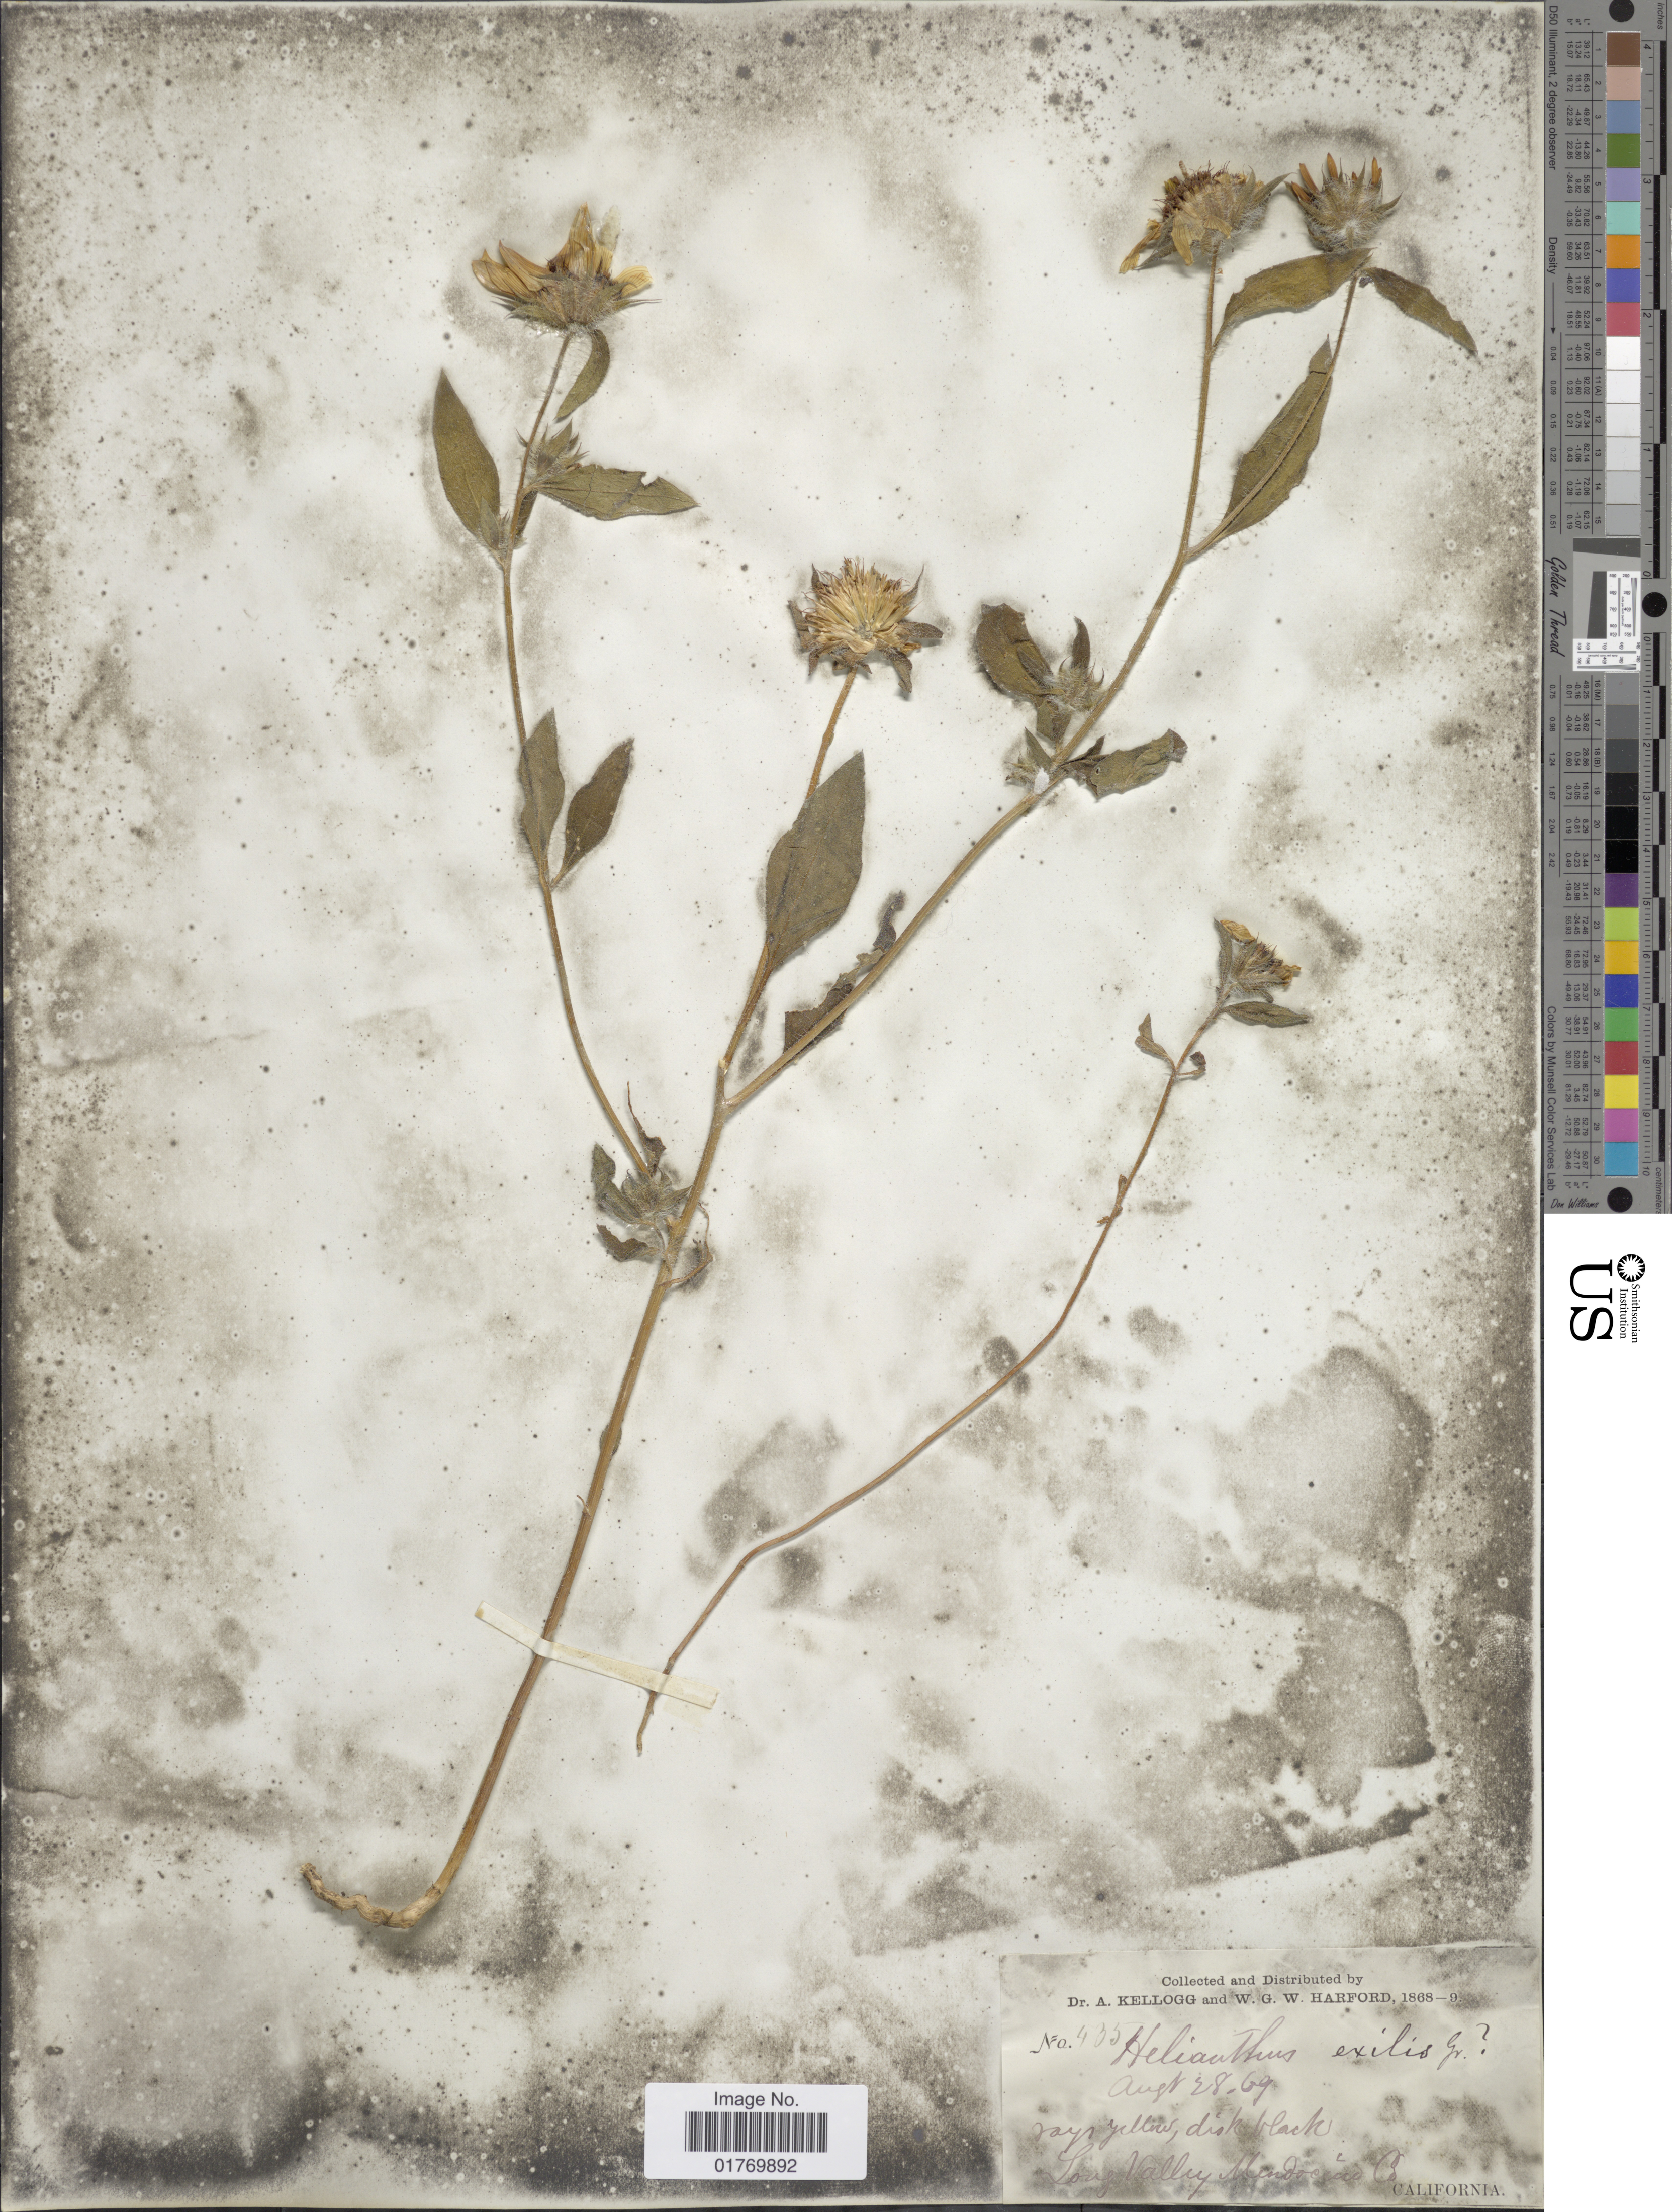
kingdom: Plantae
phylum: Tracheophyta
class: Magnoliopsida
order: Asterales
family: Asteraceae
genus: Helianthus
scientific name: Helianthus bolanderi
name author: A. Gray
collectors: A. Kellogg & W. G. W. Harford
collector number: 435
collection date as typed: Transcribed d/m/y: 28/8/69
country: United States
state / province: California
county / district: Mendocino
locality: Long Valley Mendocino Co.